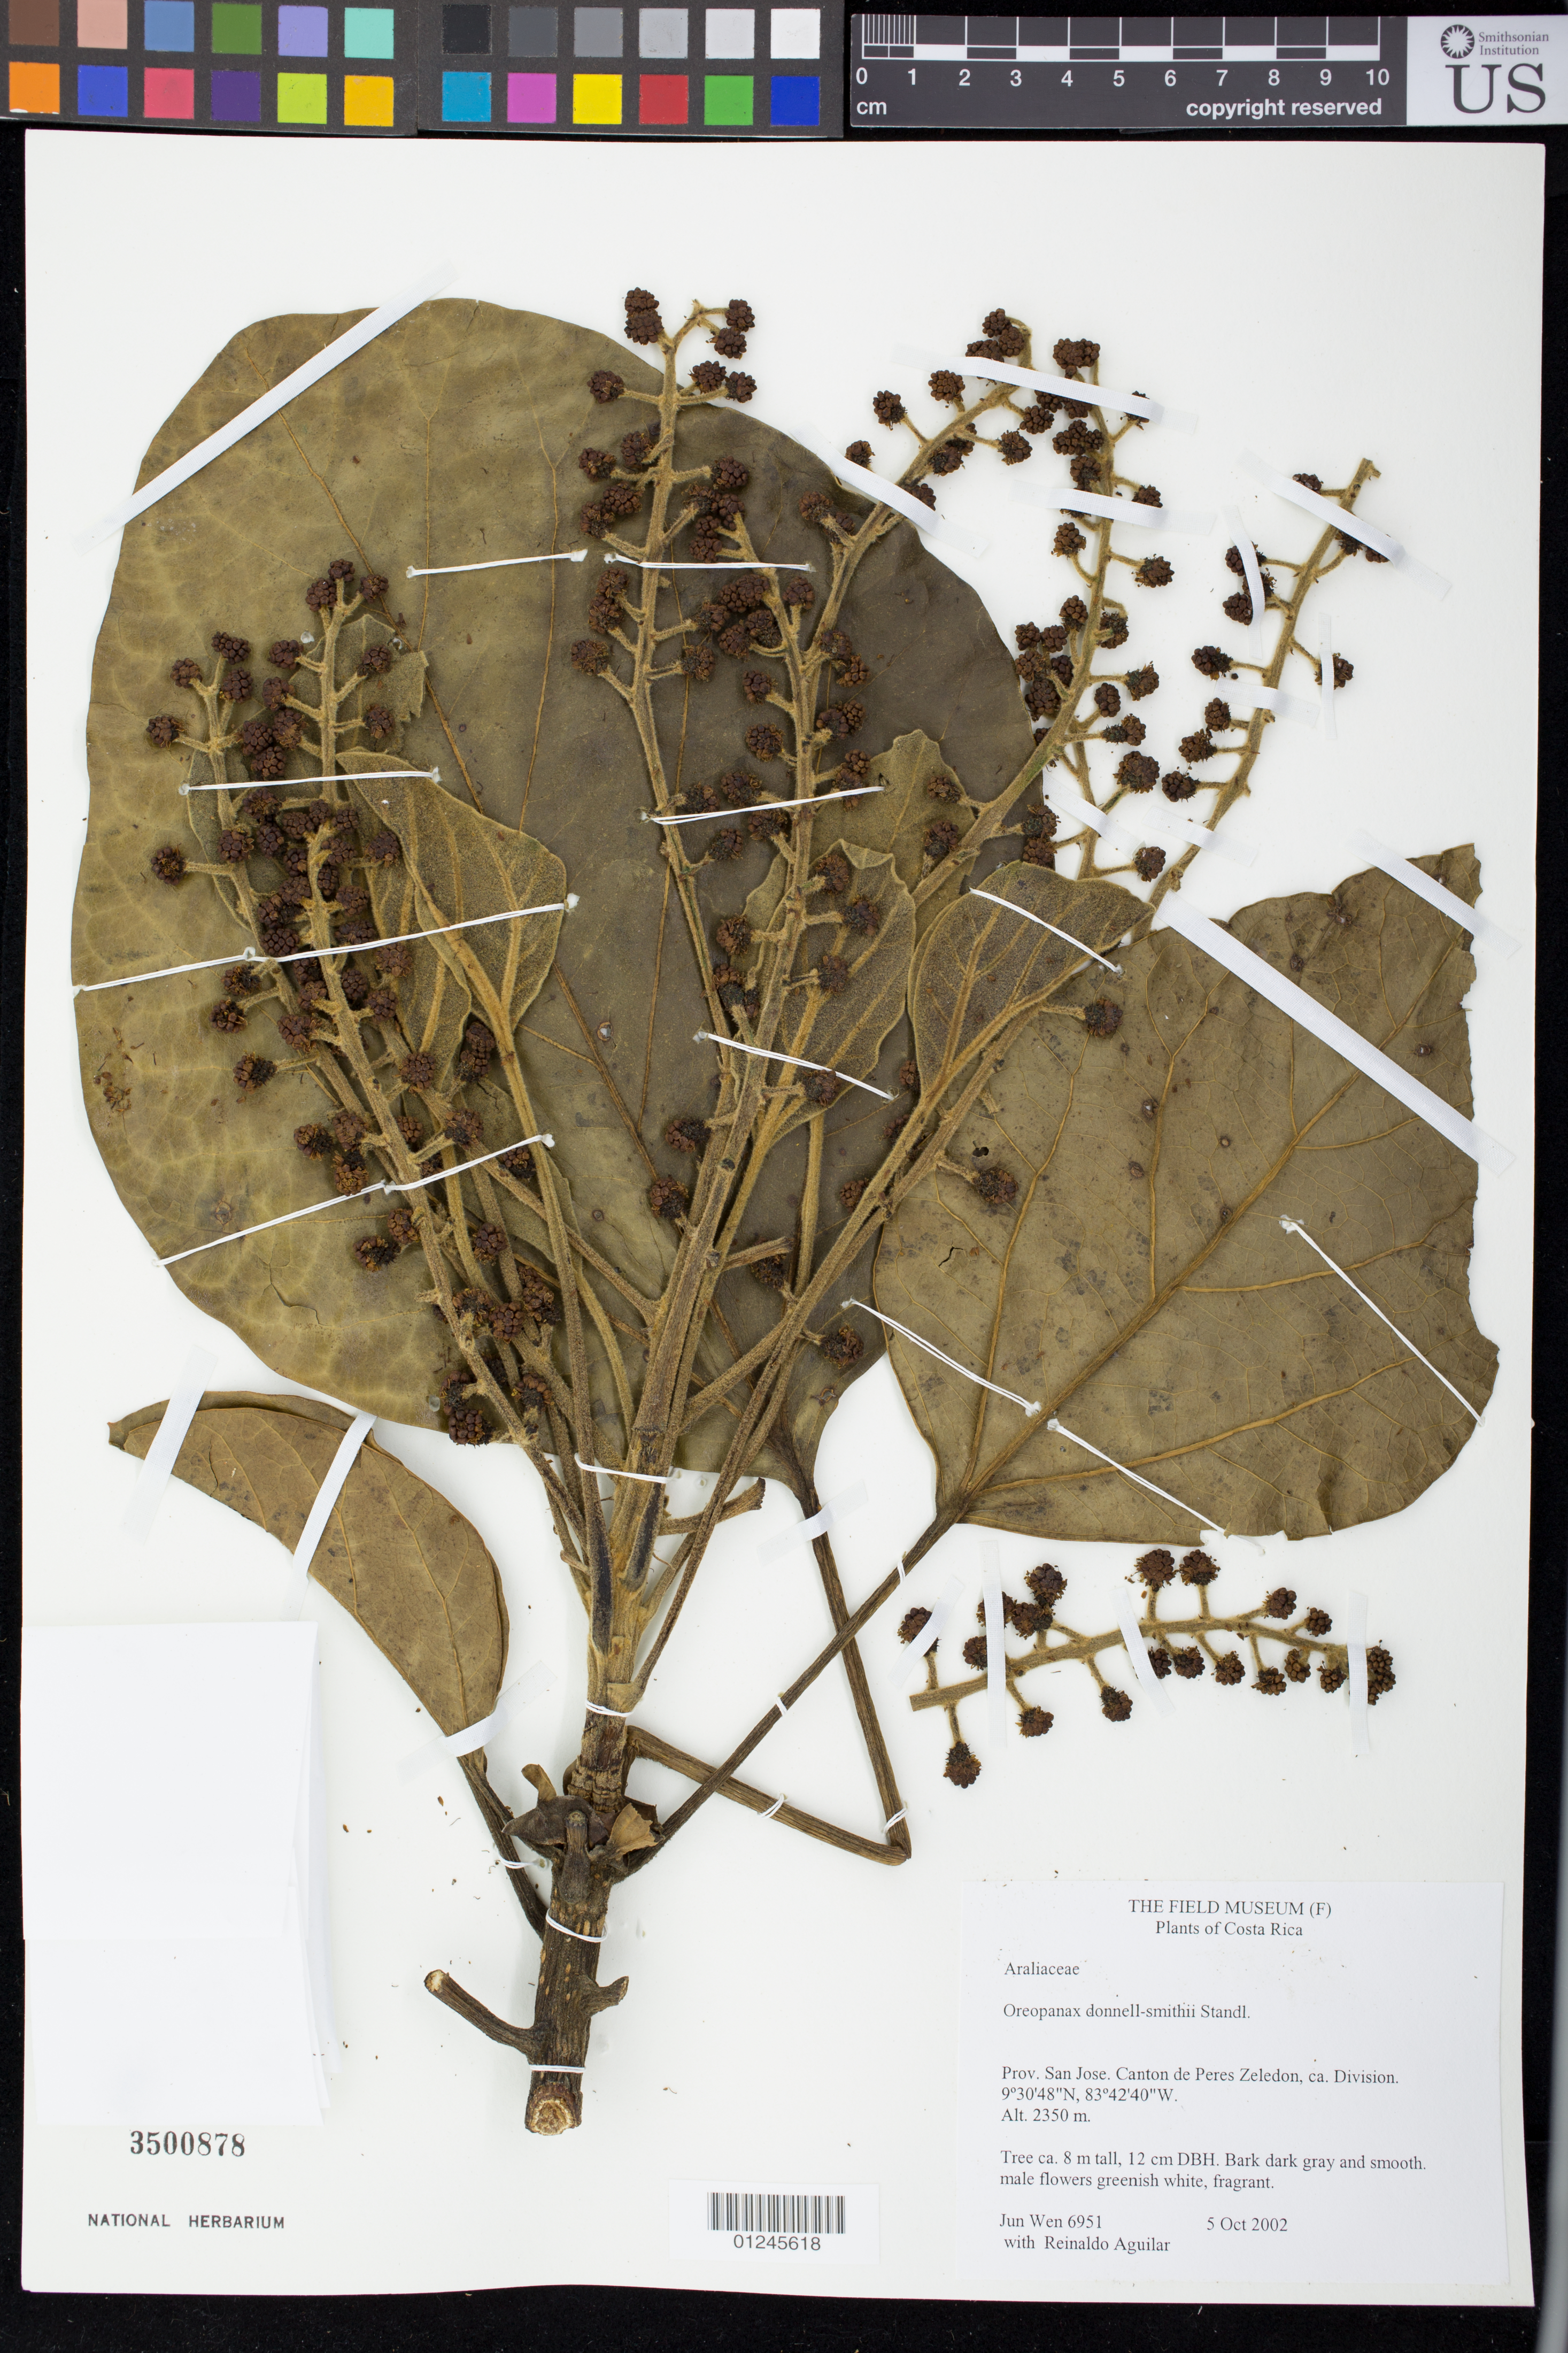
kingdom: Plantae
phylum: Tracheophyta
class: Magnoliopsida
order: Apiales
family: Araliaceae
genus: Oreopanax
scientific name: Oreopanax donnell-smithii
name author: Standl.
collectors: J. Wen & R. Aguilar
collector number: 6951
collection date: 2002-10-05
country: Costa Rica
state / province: San Jose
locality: Canton de Peres Zeledon, ca. Division.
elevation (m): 2350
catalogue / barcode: US 3500878